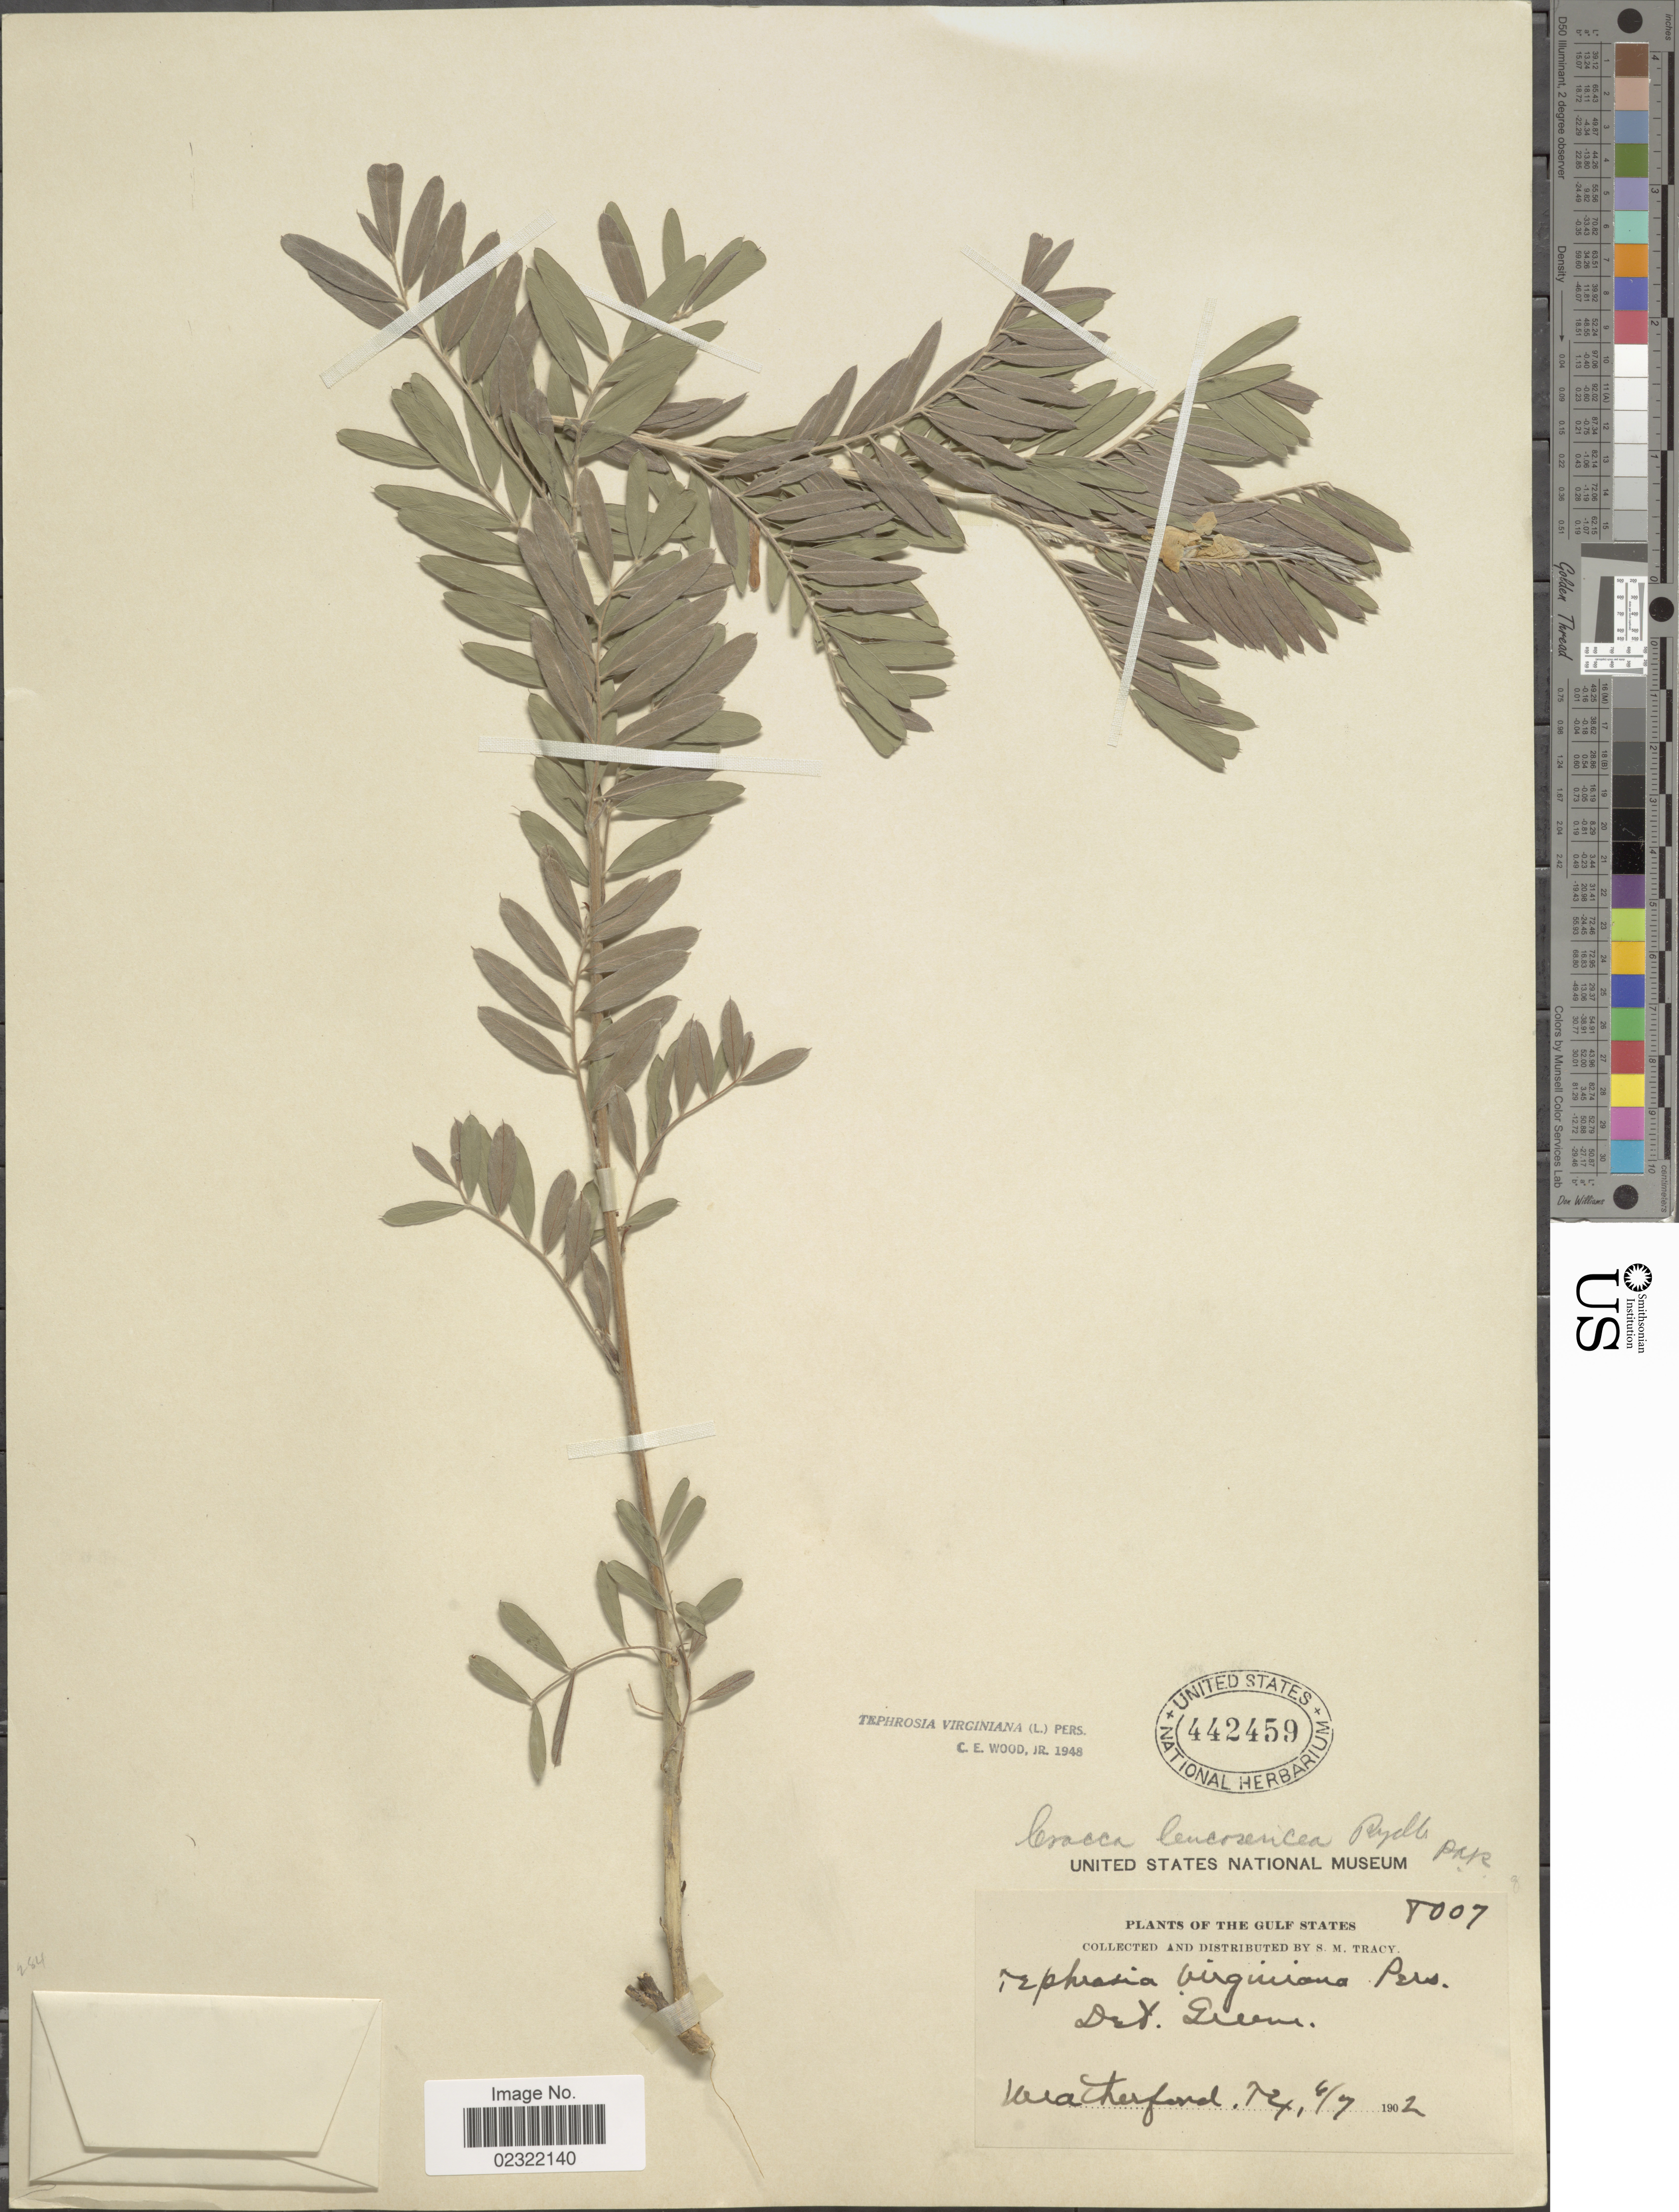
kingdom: Plantae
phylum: Tracheophyta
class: Magnoliopsida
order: Fabales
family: Fabaceae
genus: Tephrosia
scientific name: Tephrosia virginiana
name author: (L.) Pers.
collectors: S. M. Tracy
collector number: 8007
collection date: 1902-06-07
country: United States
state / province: Texas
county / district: Parker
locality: Weatherford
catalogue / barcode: US 442459